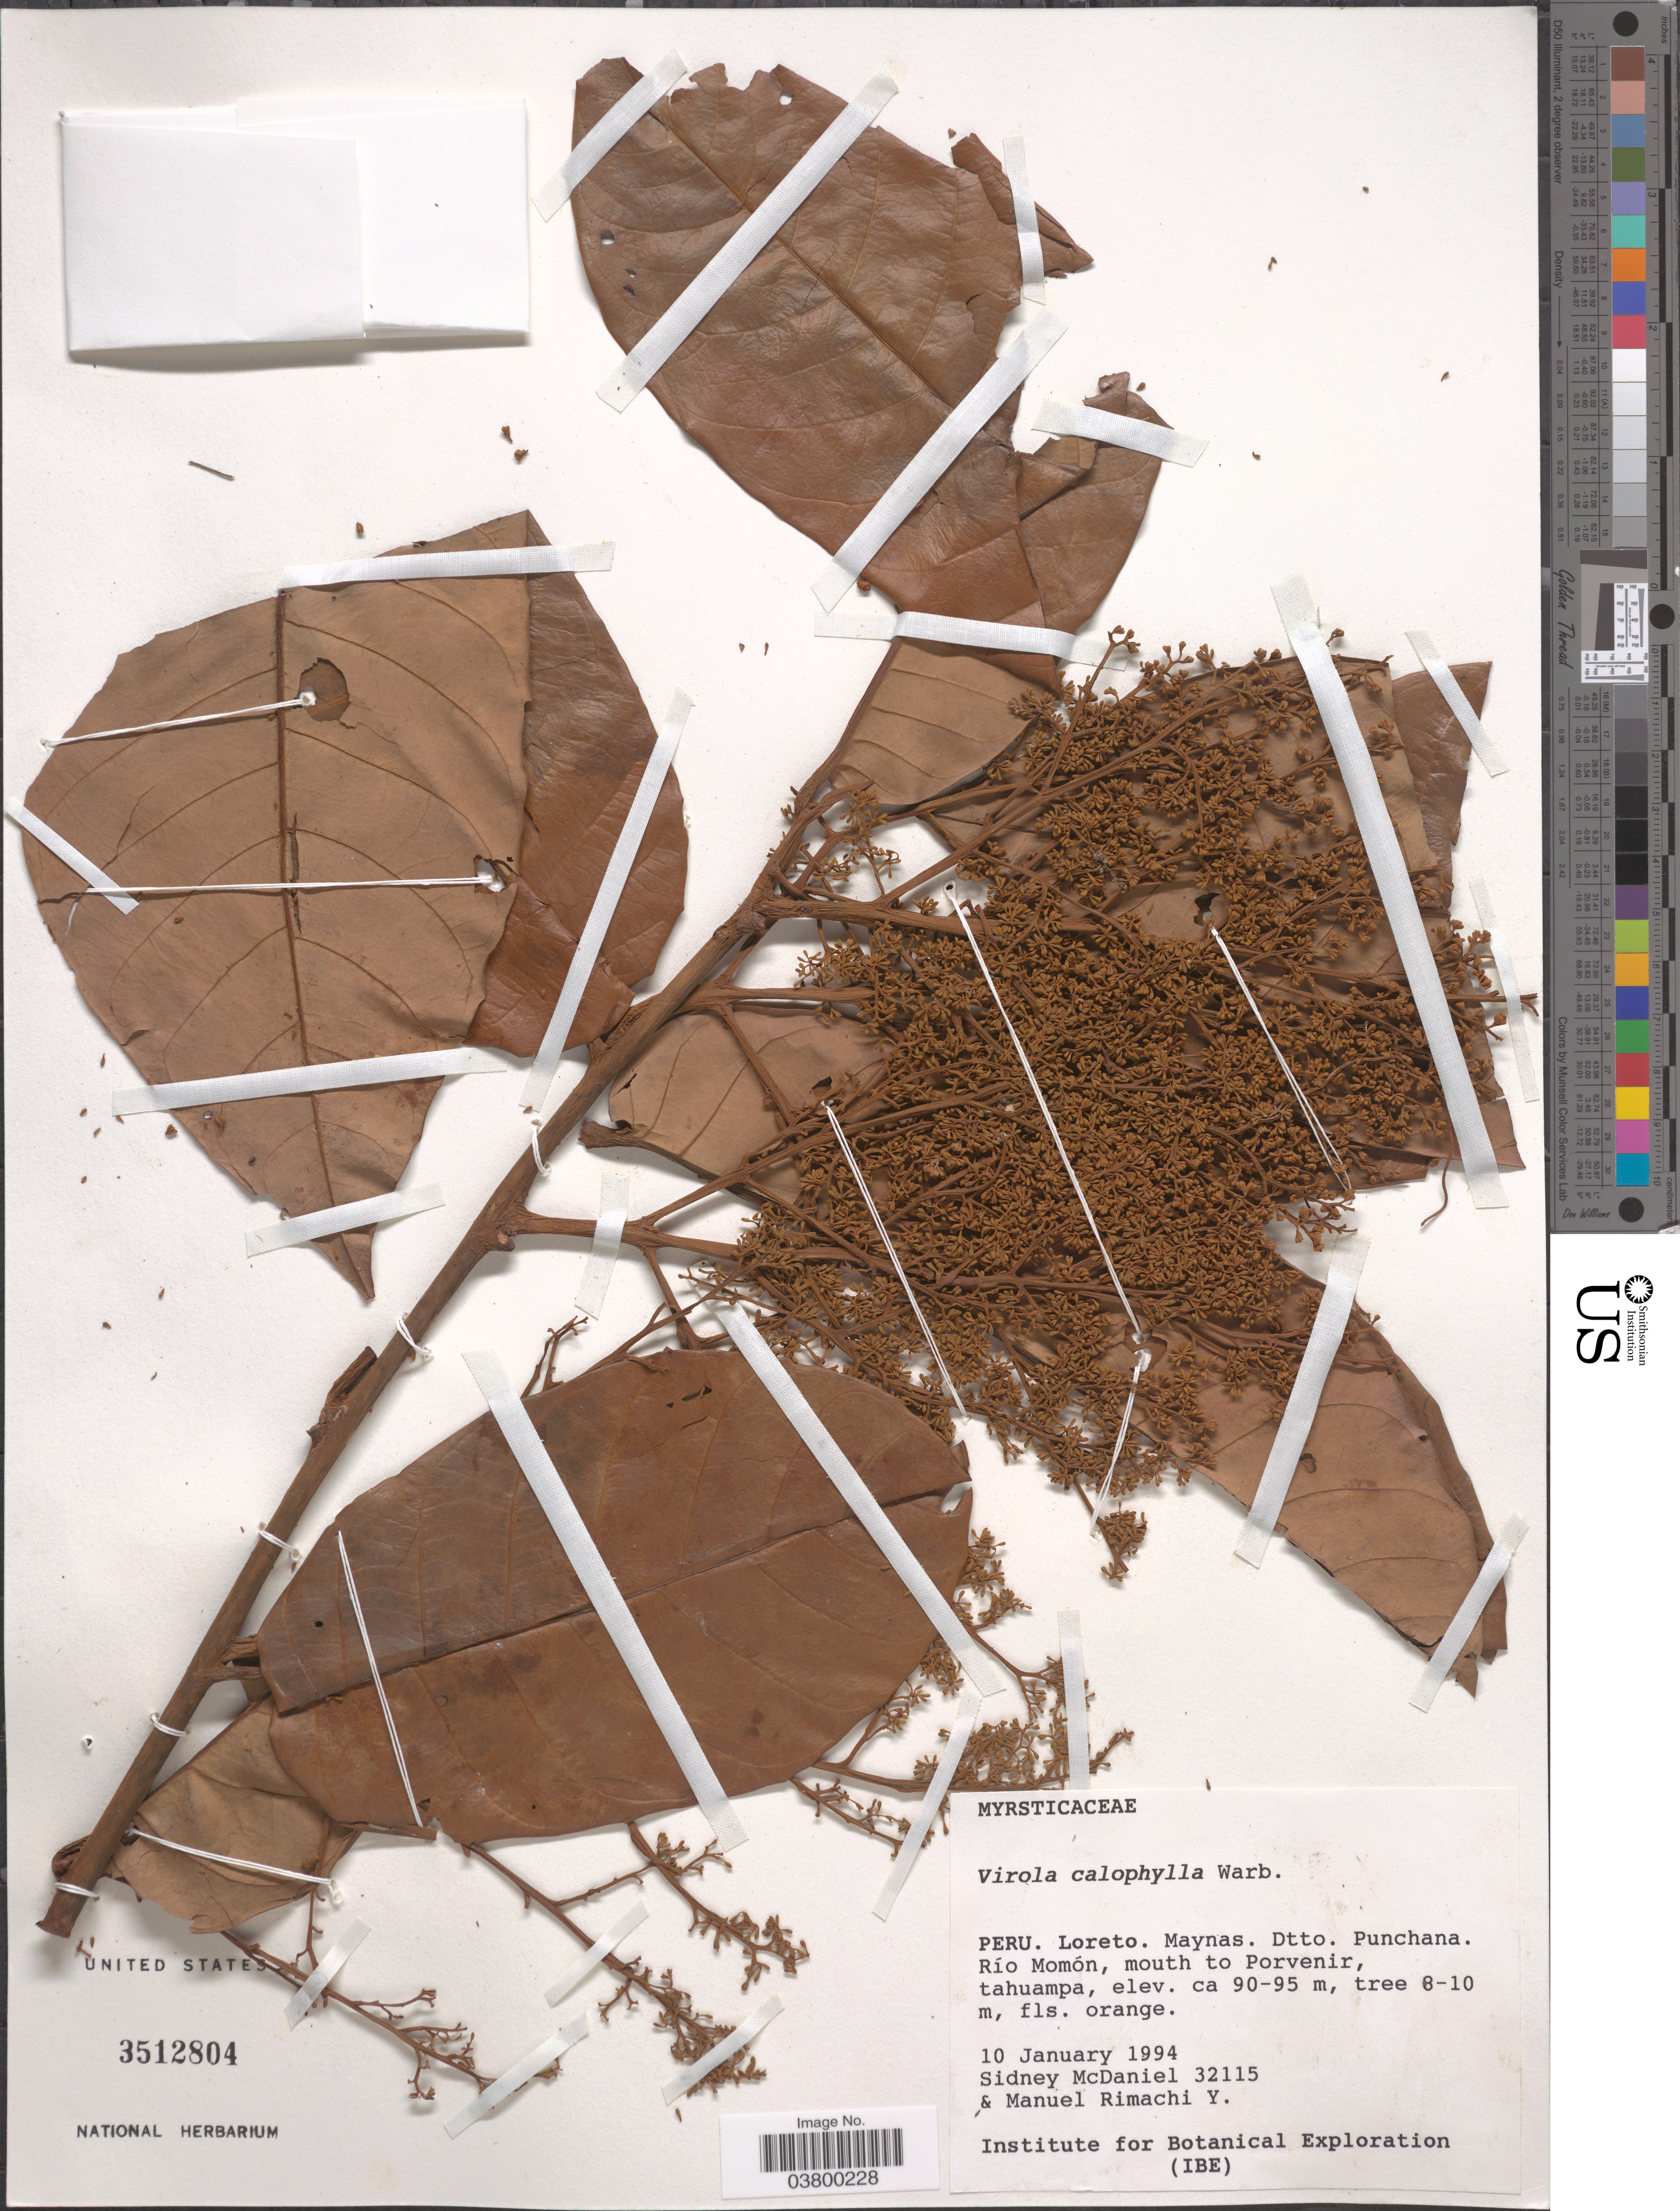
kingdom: Plantae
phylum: Tracheophyta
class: Magnoliopsida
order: Magnoliales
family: Myristicaceae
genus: Virola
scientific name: Virola calophylla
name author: (Spruce) Warb.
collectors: S. McDaniel & M. Rimachi Y.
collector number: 32115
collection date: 1994-01-10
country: Peru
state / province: Loreto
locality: Maynas. Dtto. Punchana. Río Momón, mouth to Porvenir, tahuampa.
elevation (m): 90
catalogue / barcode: US 3512804